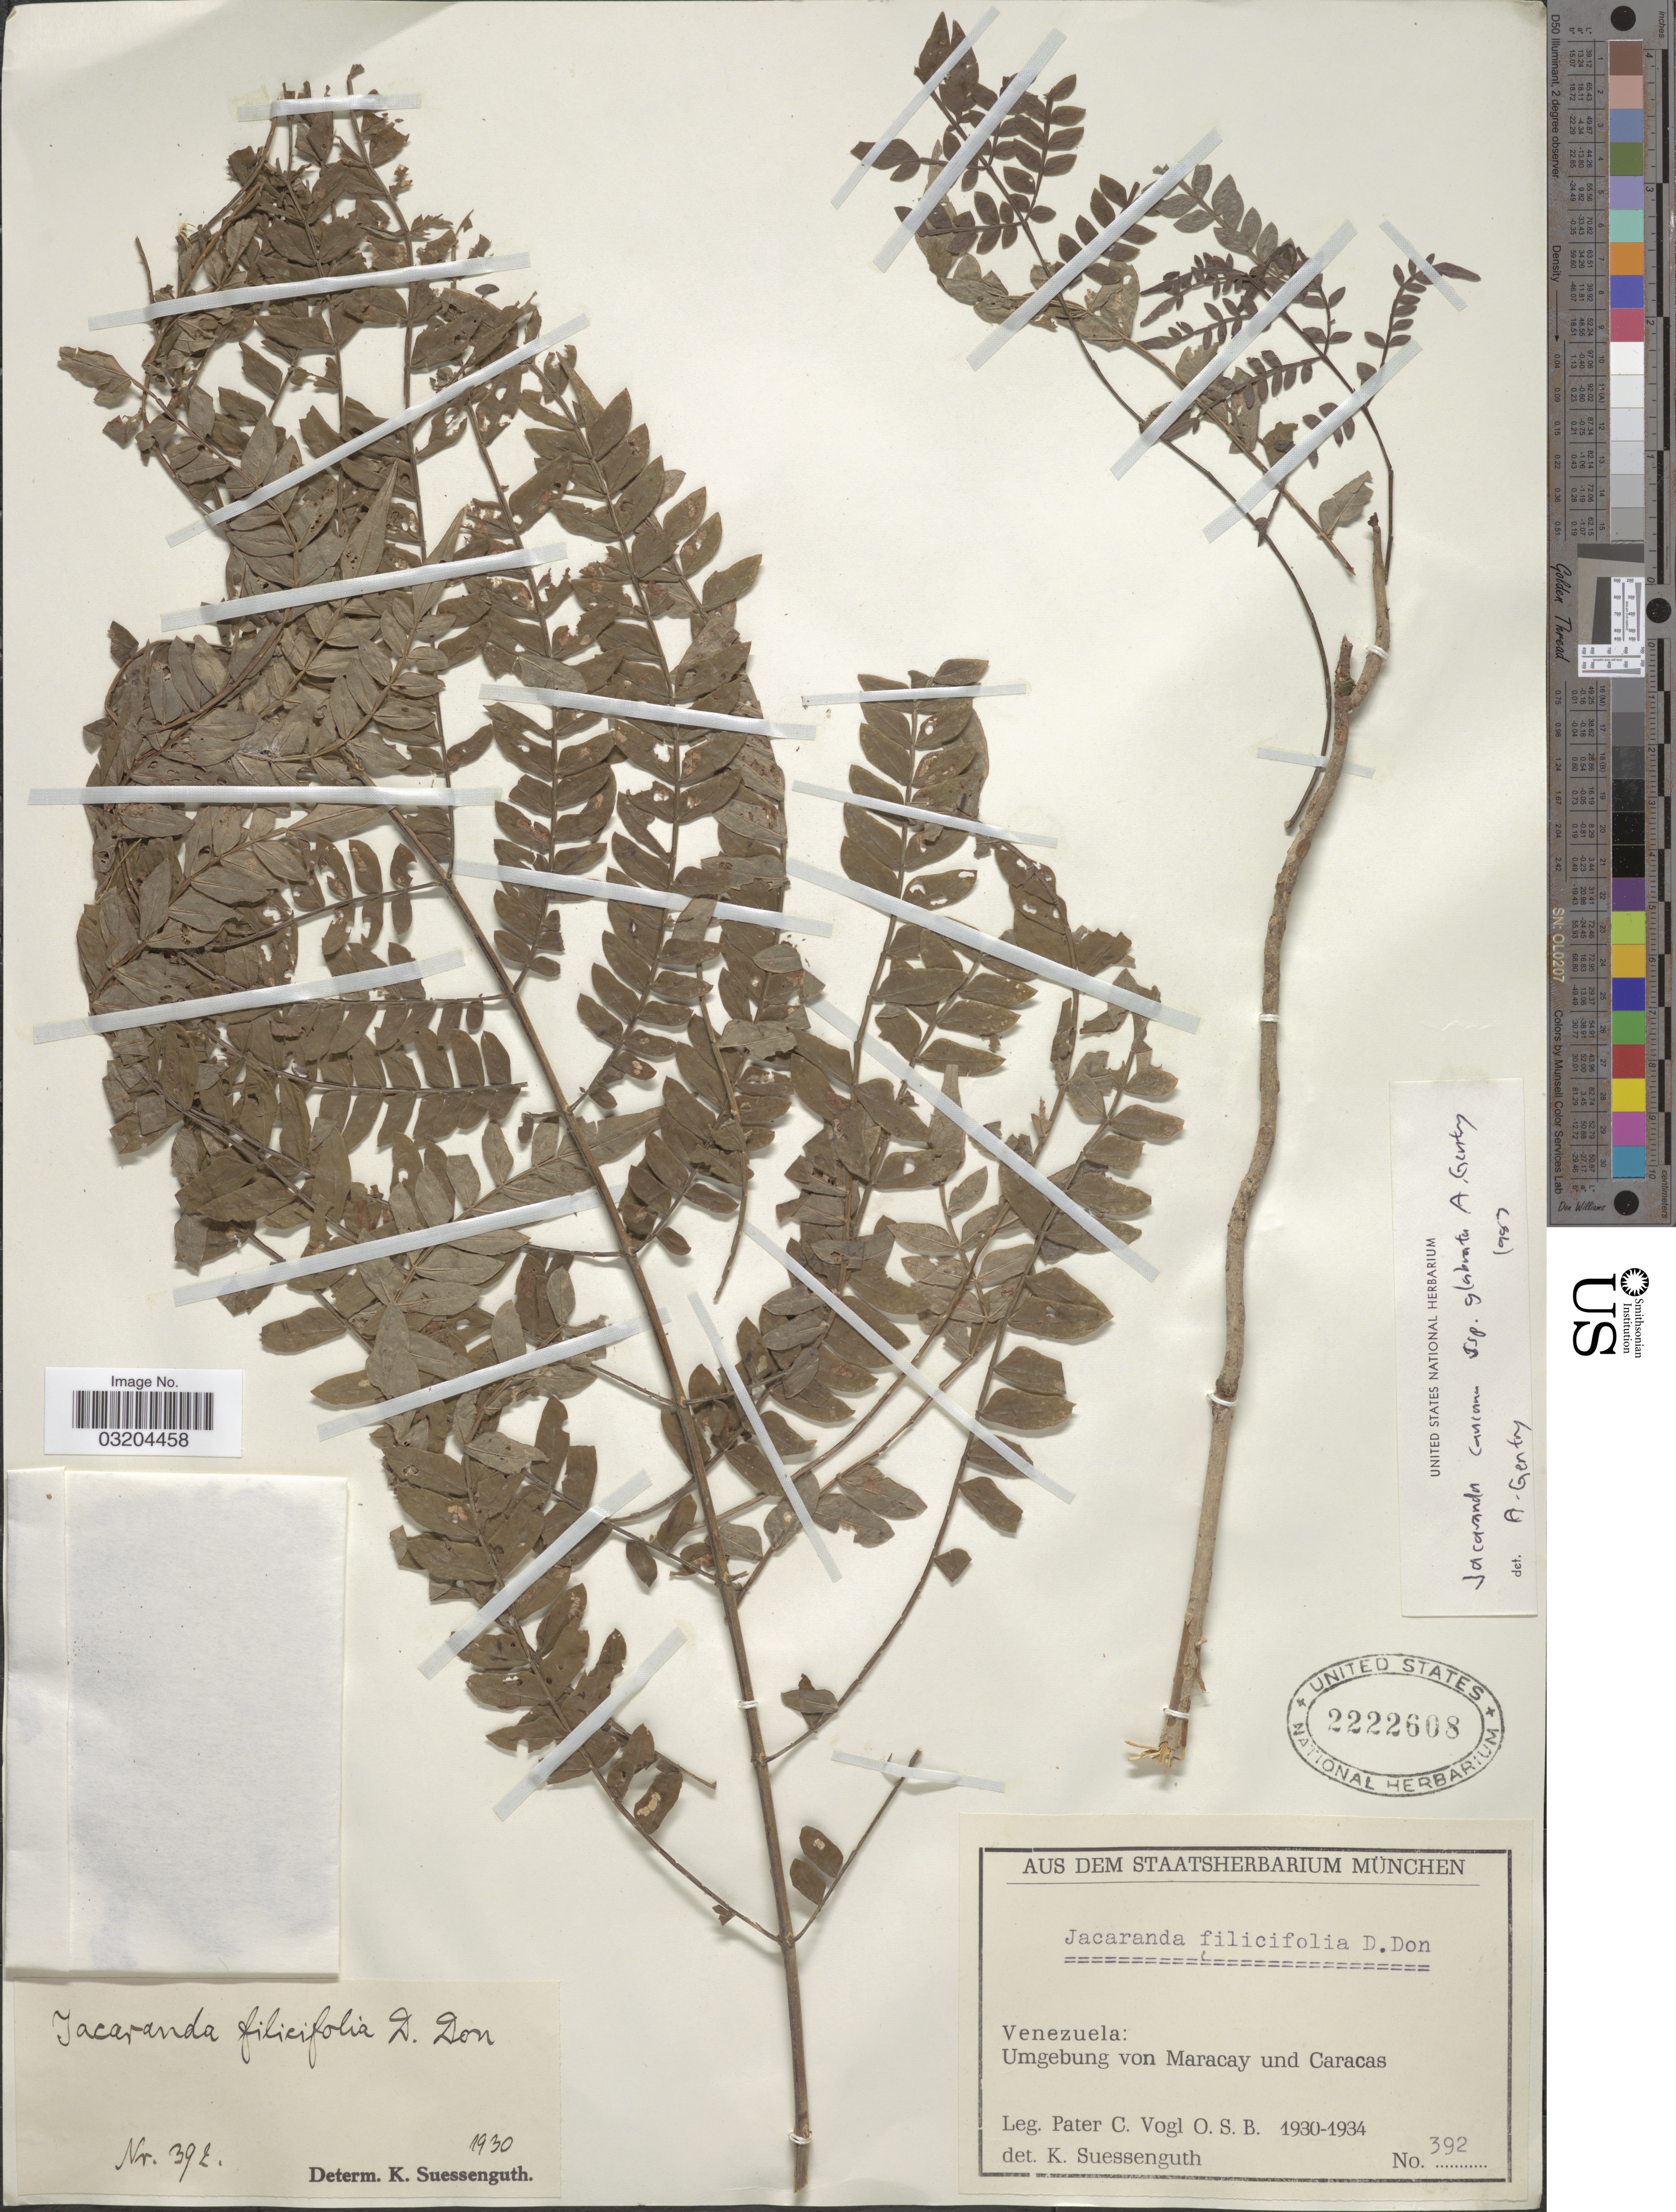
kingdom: Plantae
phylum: Tracheophyta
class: Magnoliopsida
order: Lamiales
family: Bignoniaceae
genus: Jacaranda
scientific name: Jacaranda caucana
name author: Pittier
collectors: P. Vogl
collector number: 392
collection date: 1930/1934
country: Venezuela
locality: Umgebung von Maracay und Caracas.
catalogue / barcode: US 2222608